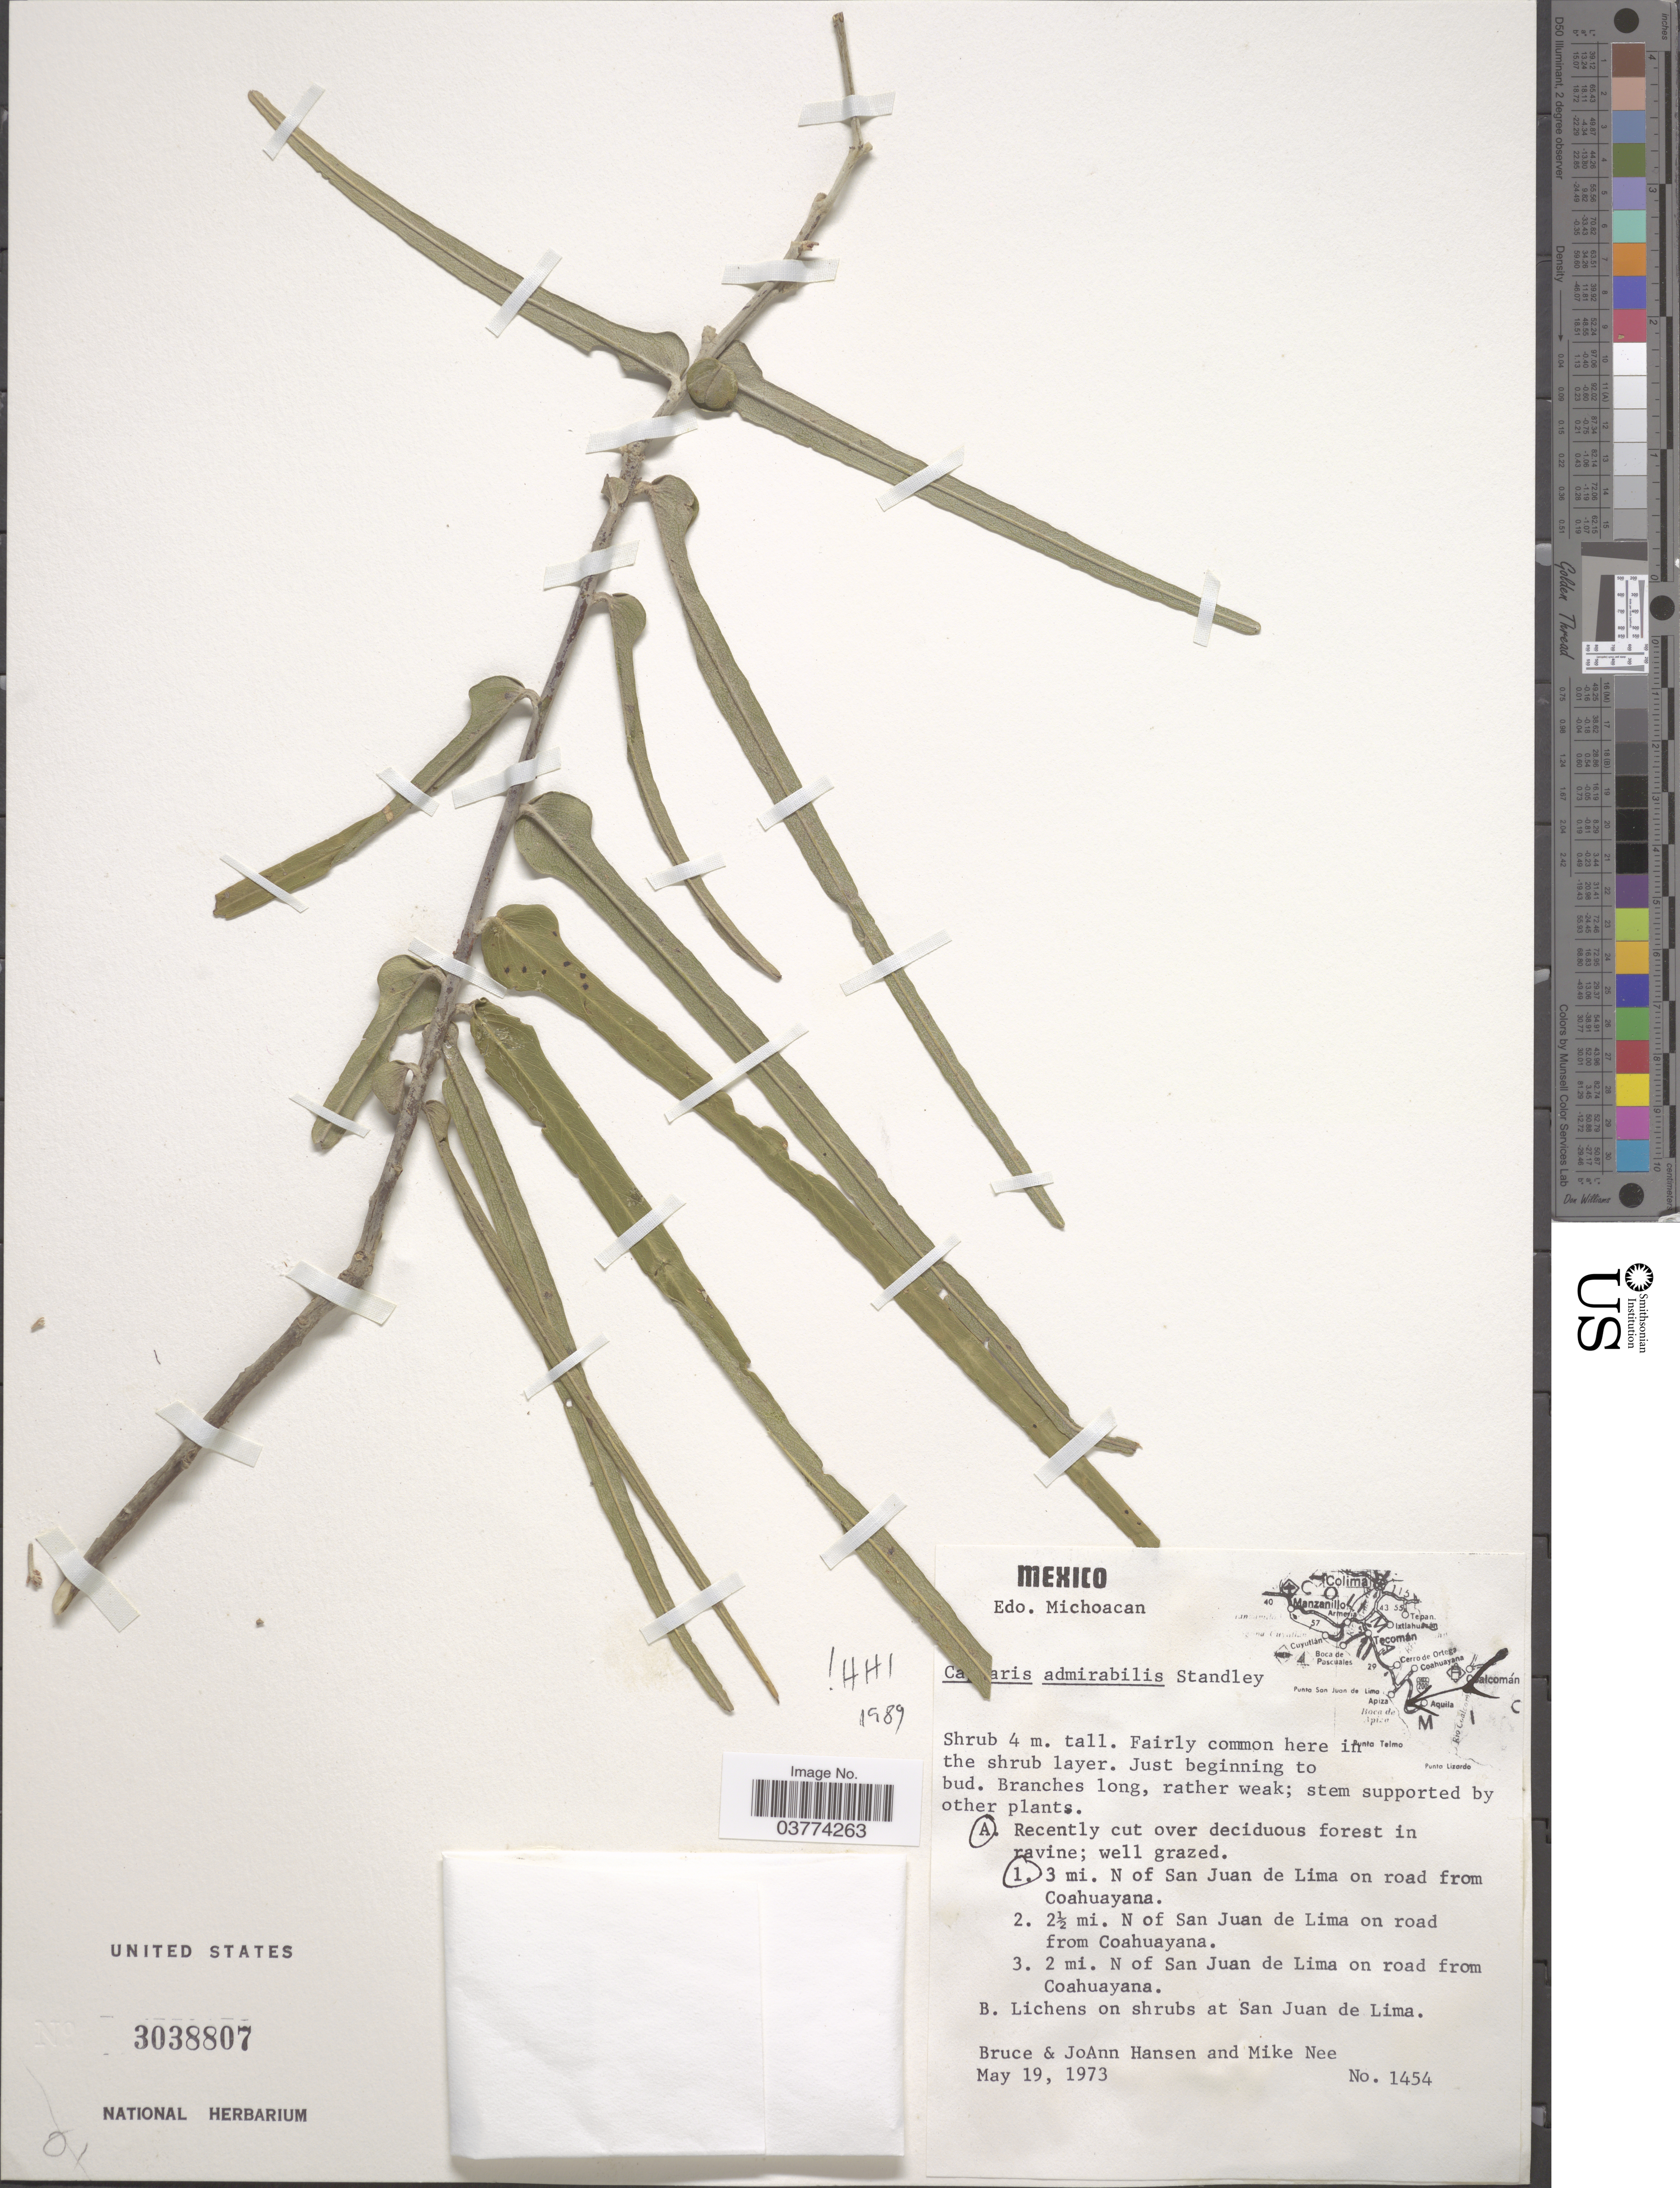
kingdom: Plantae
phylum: Tracheophyta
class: Magnoliopsida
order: Brassicales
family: Capparaceae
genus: Quadrella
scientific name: Quadrella lundellii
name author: (Standl.) Iltis & Cornejo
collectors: B. Hansen, J. Hansen & M. Nee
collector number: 1454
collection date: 1973-05-19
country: Mexico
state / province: Michoacán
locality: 3 mi. N of San Juan de Lima on road from Coahuayana.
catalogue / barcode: US 3038807